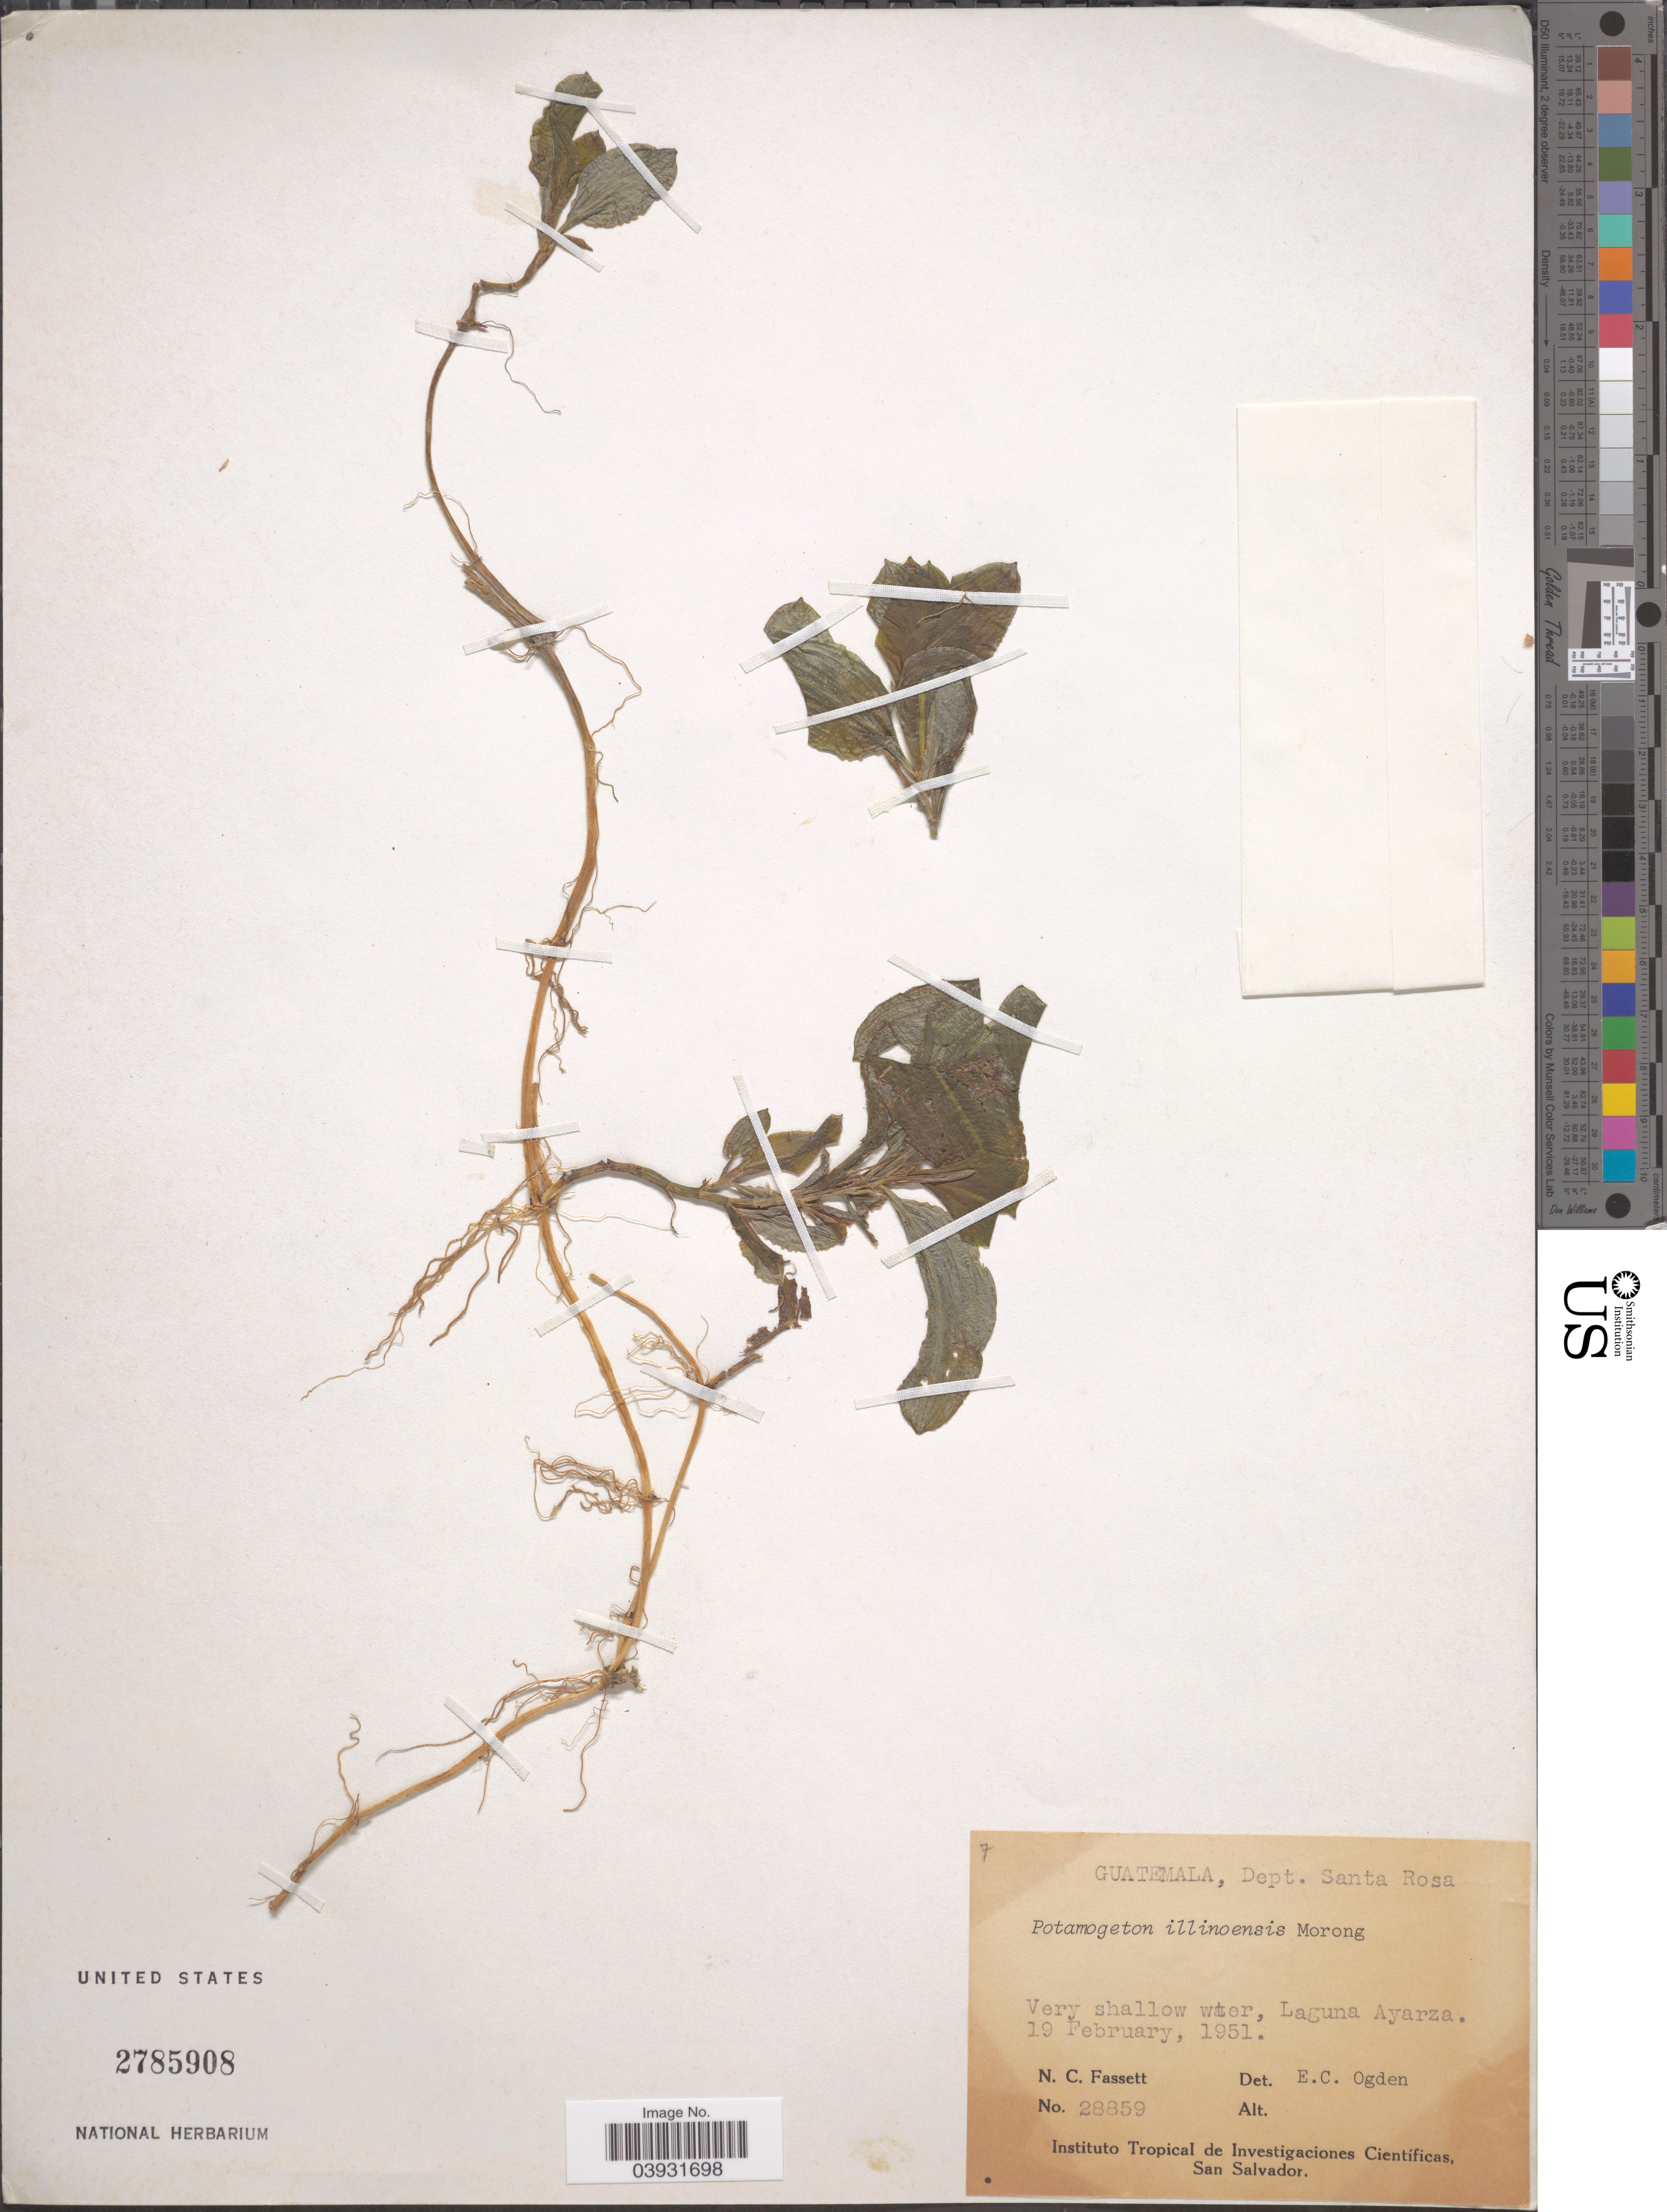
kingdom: Plantae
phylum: Tracheophyta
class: Liliopsida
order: Alismatales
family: Potamogetonaceae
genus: Potamogeton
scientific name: Potamogeton illinoensis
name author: Morong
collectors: N. C. Fassett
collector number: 28859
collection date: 1951-02-19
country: Guatemala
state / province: Santa Rosa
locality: Dept. Santa Rosa. Laguna Ayarza.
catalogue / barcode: US 2785908